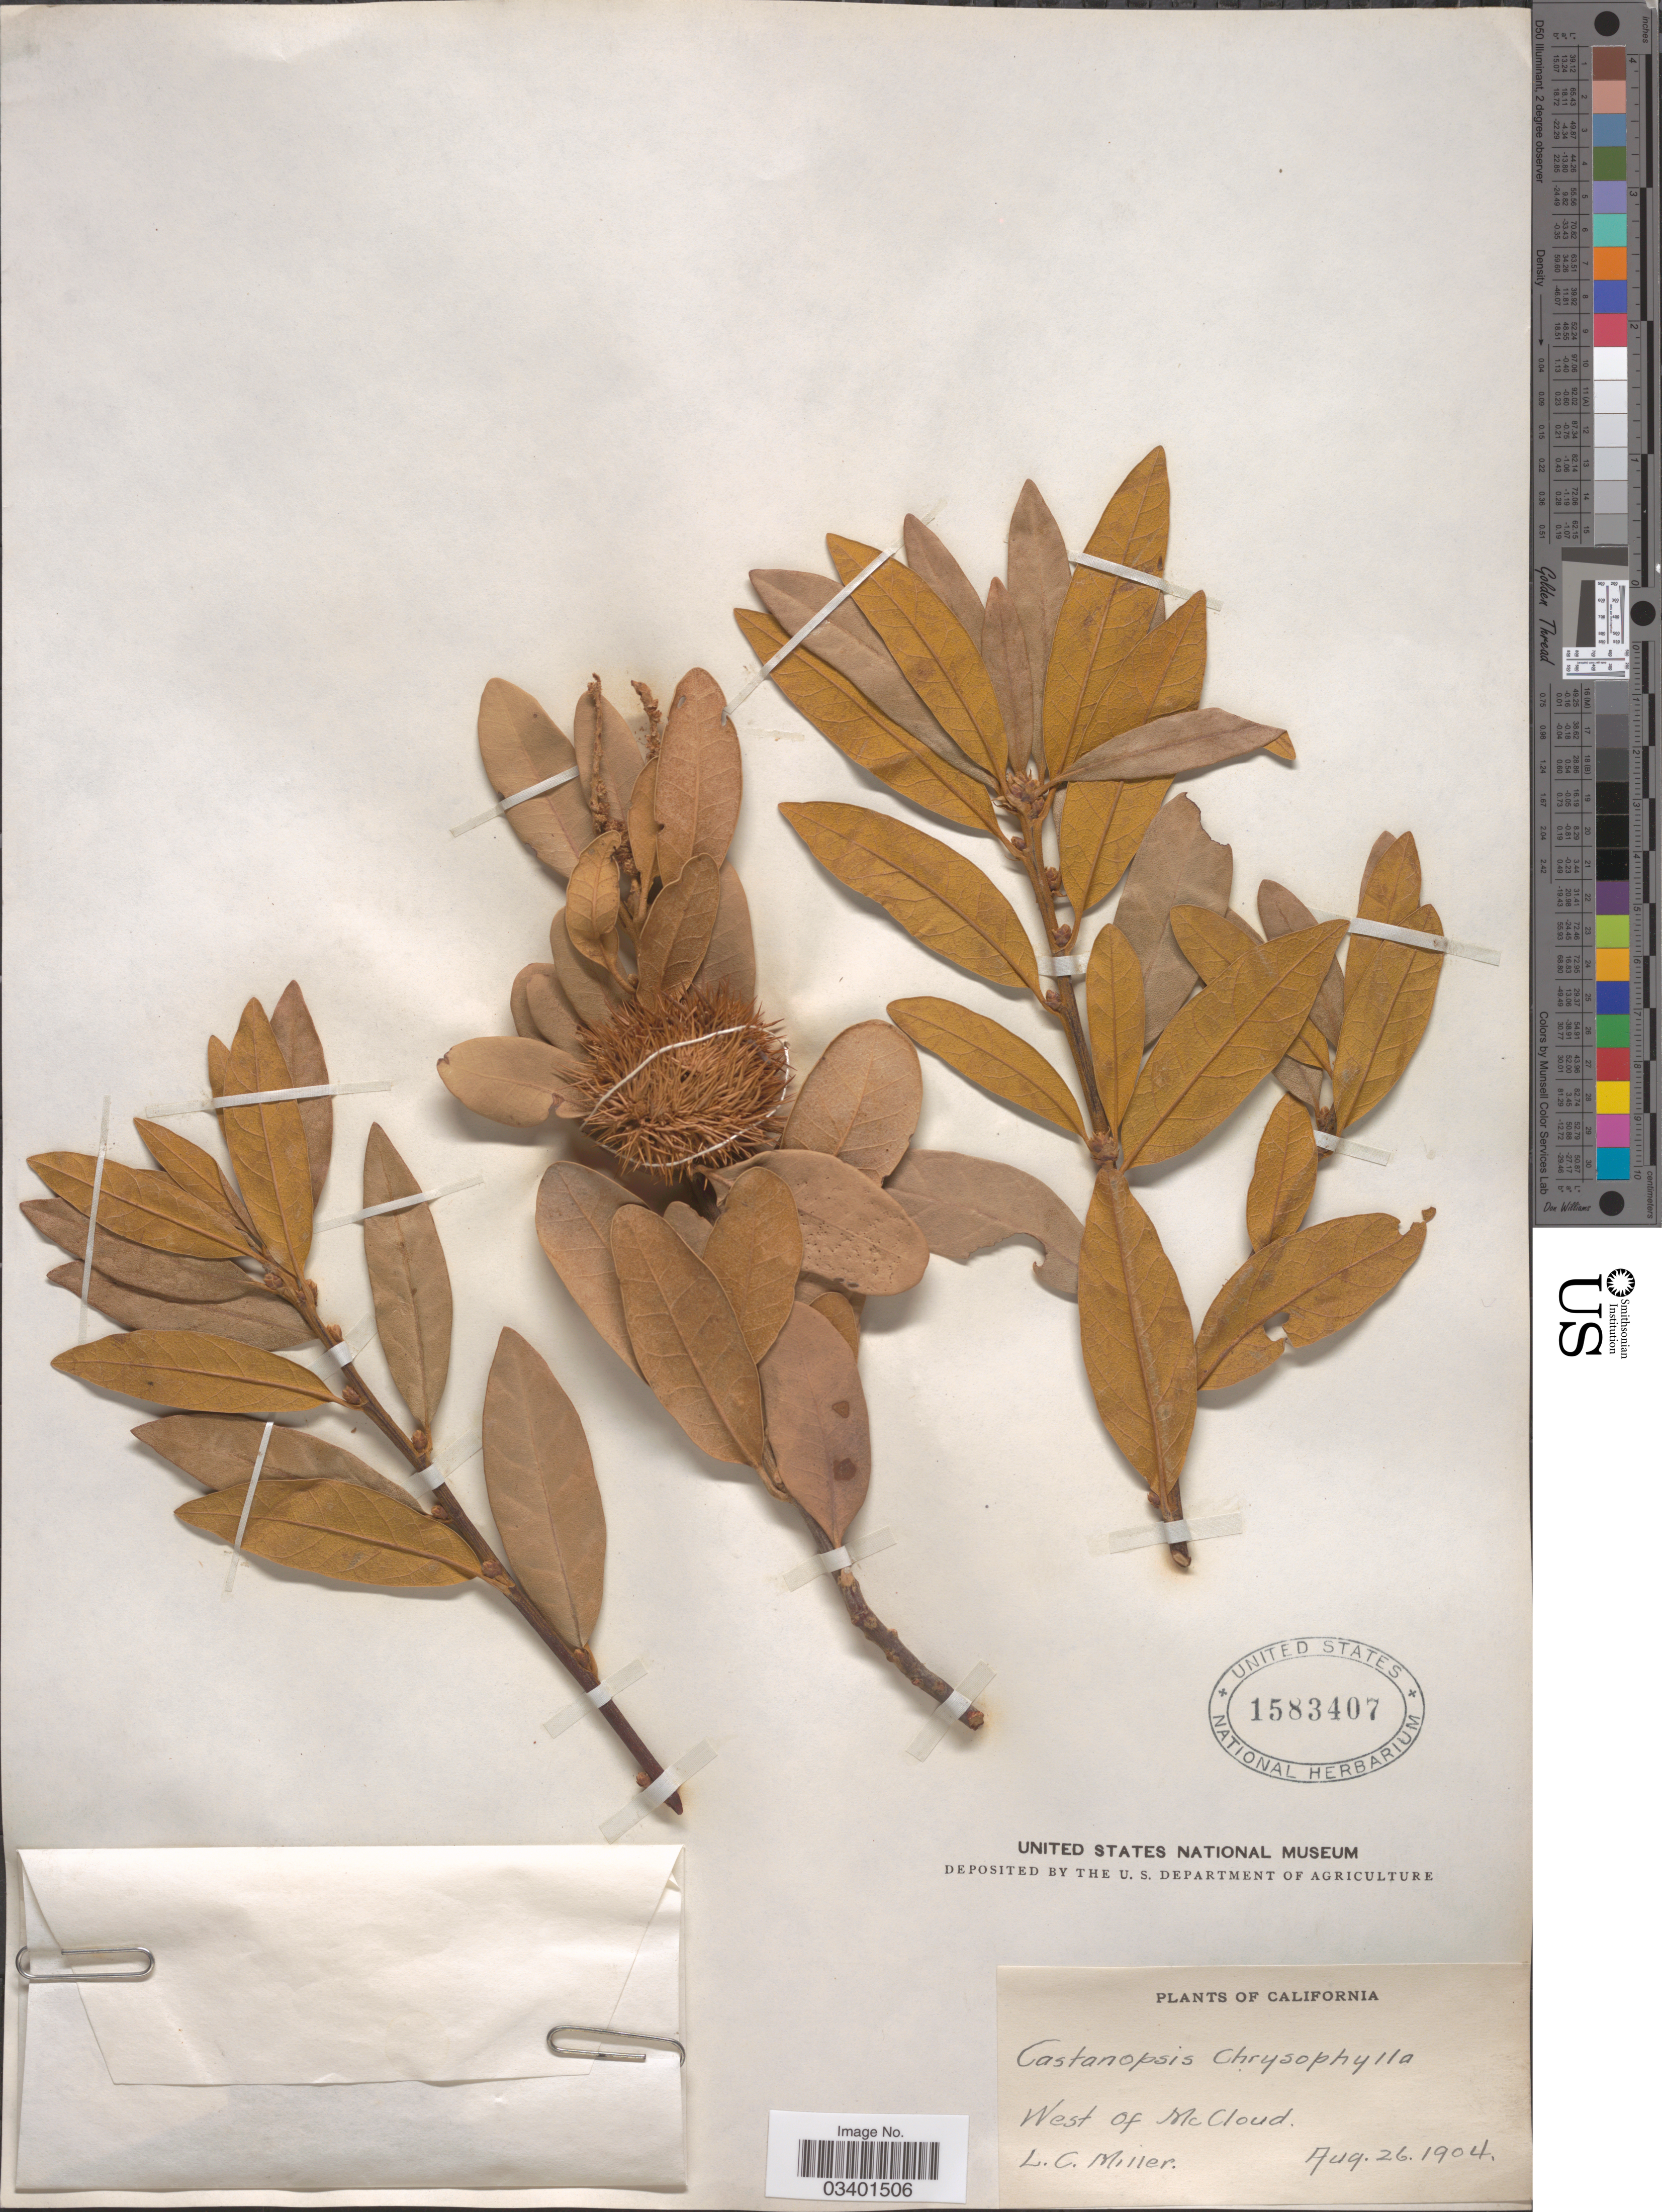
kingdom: Plantae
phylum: Tracheophyta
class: Magnoliopsida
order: Fagales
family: Fagaceae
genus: Chrysolepis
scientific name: Chrysolepis sempervirens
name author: (Kellogg) Hjelmq.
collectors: L. Miller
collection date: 1904-08-26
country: United States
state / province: California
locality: West of McCloud.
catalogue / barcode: US 1583407